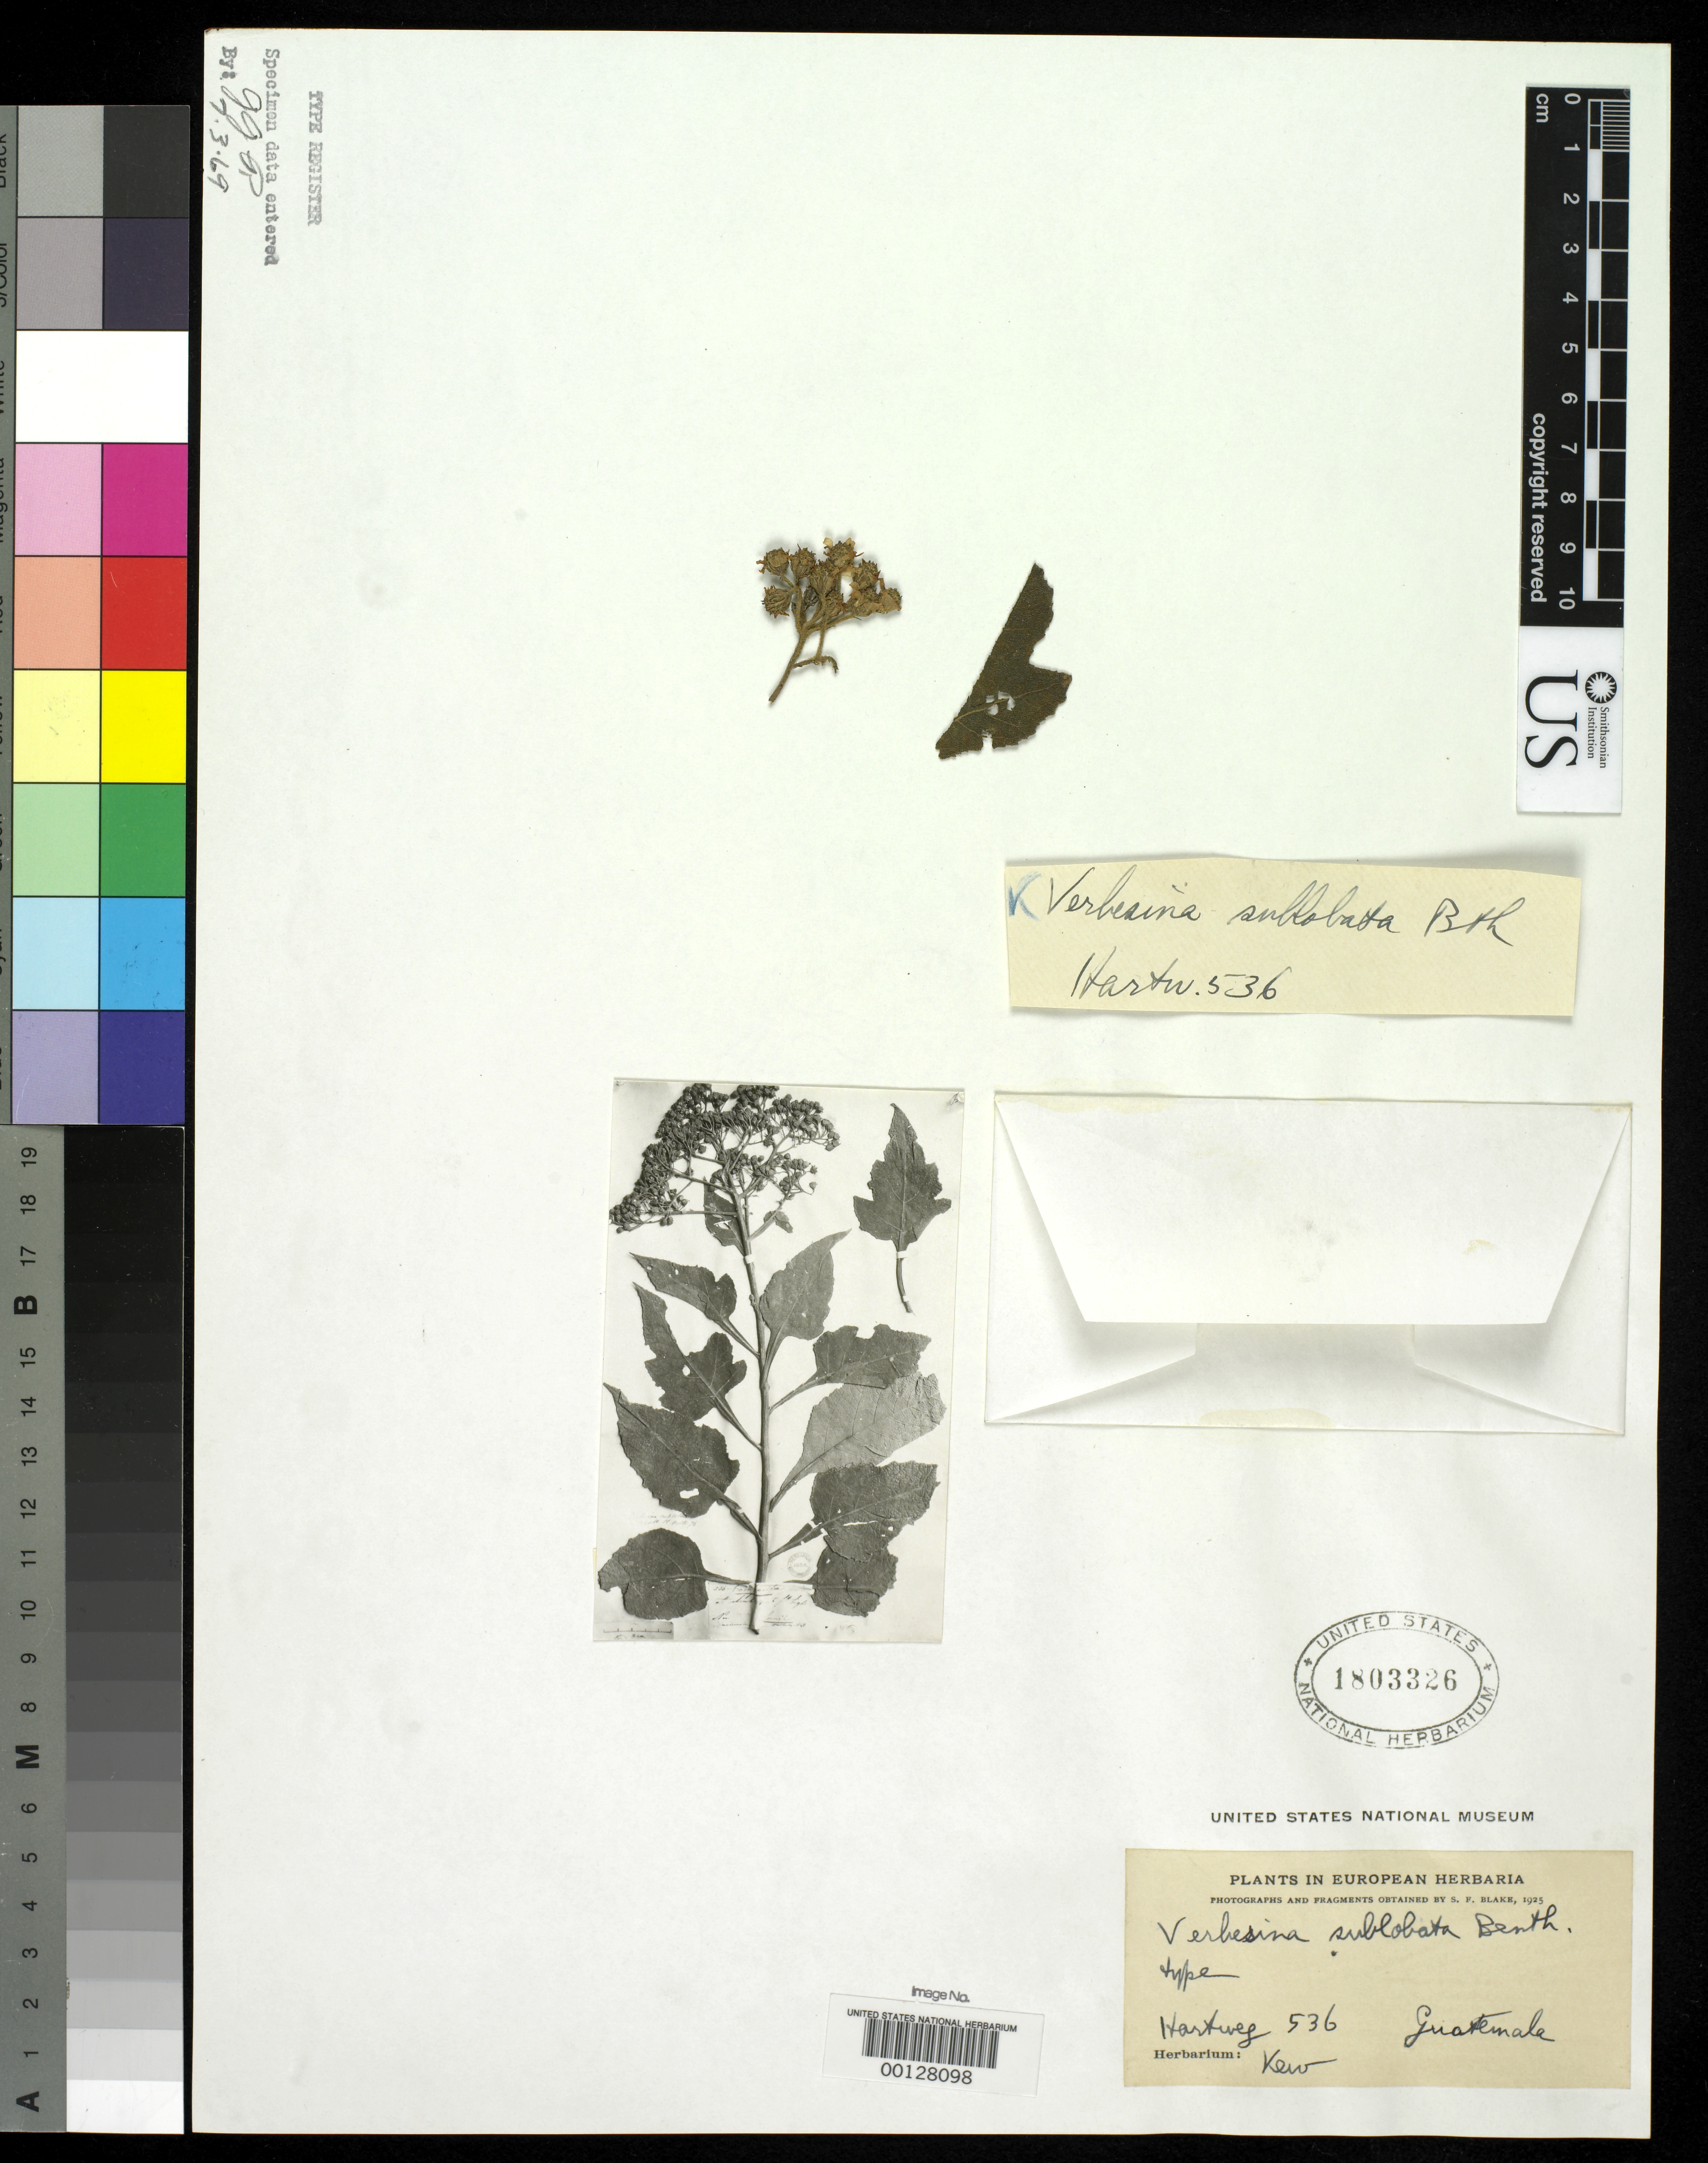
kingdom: Plantae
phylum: Tracheophyta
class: Magnoliopsida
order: Asterales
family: Asteraceae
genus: Verbesina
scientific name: Verbesina sublobata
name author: Benth.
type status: Type Fragment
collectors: K. Hartweg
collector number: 536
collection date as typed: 1840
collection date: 1840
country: Guatemala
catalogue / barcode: US 1803326